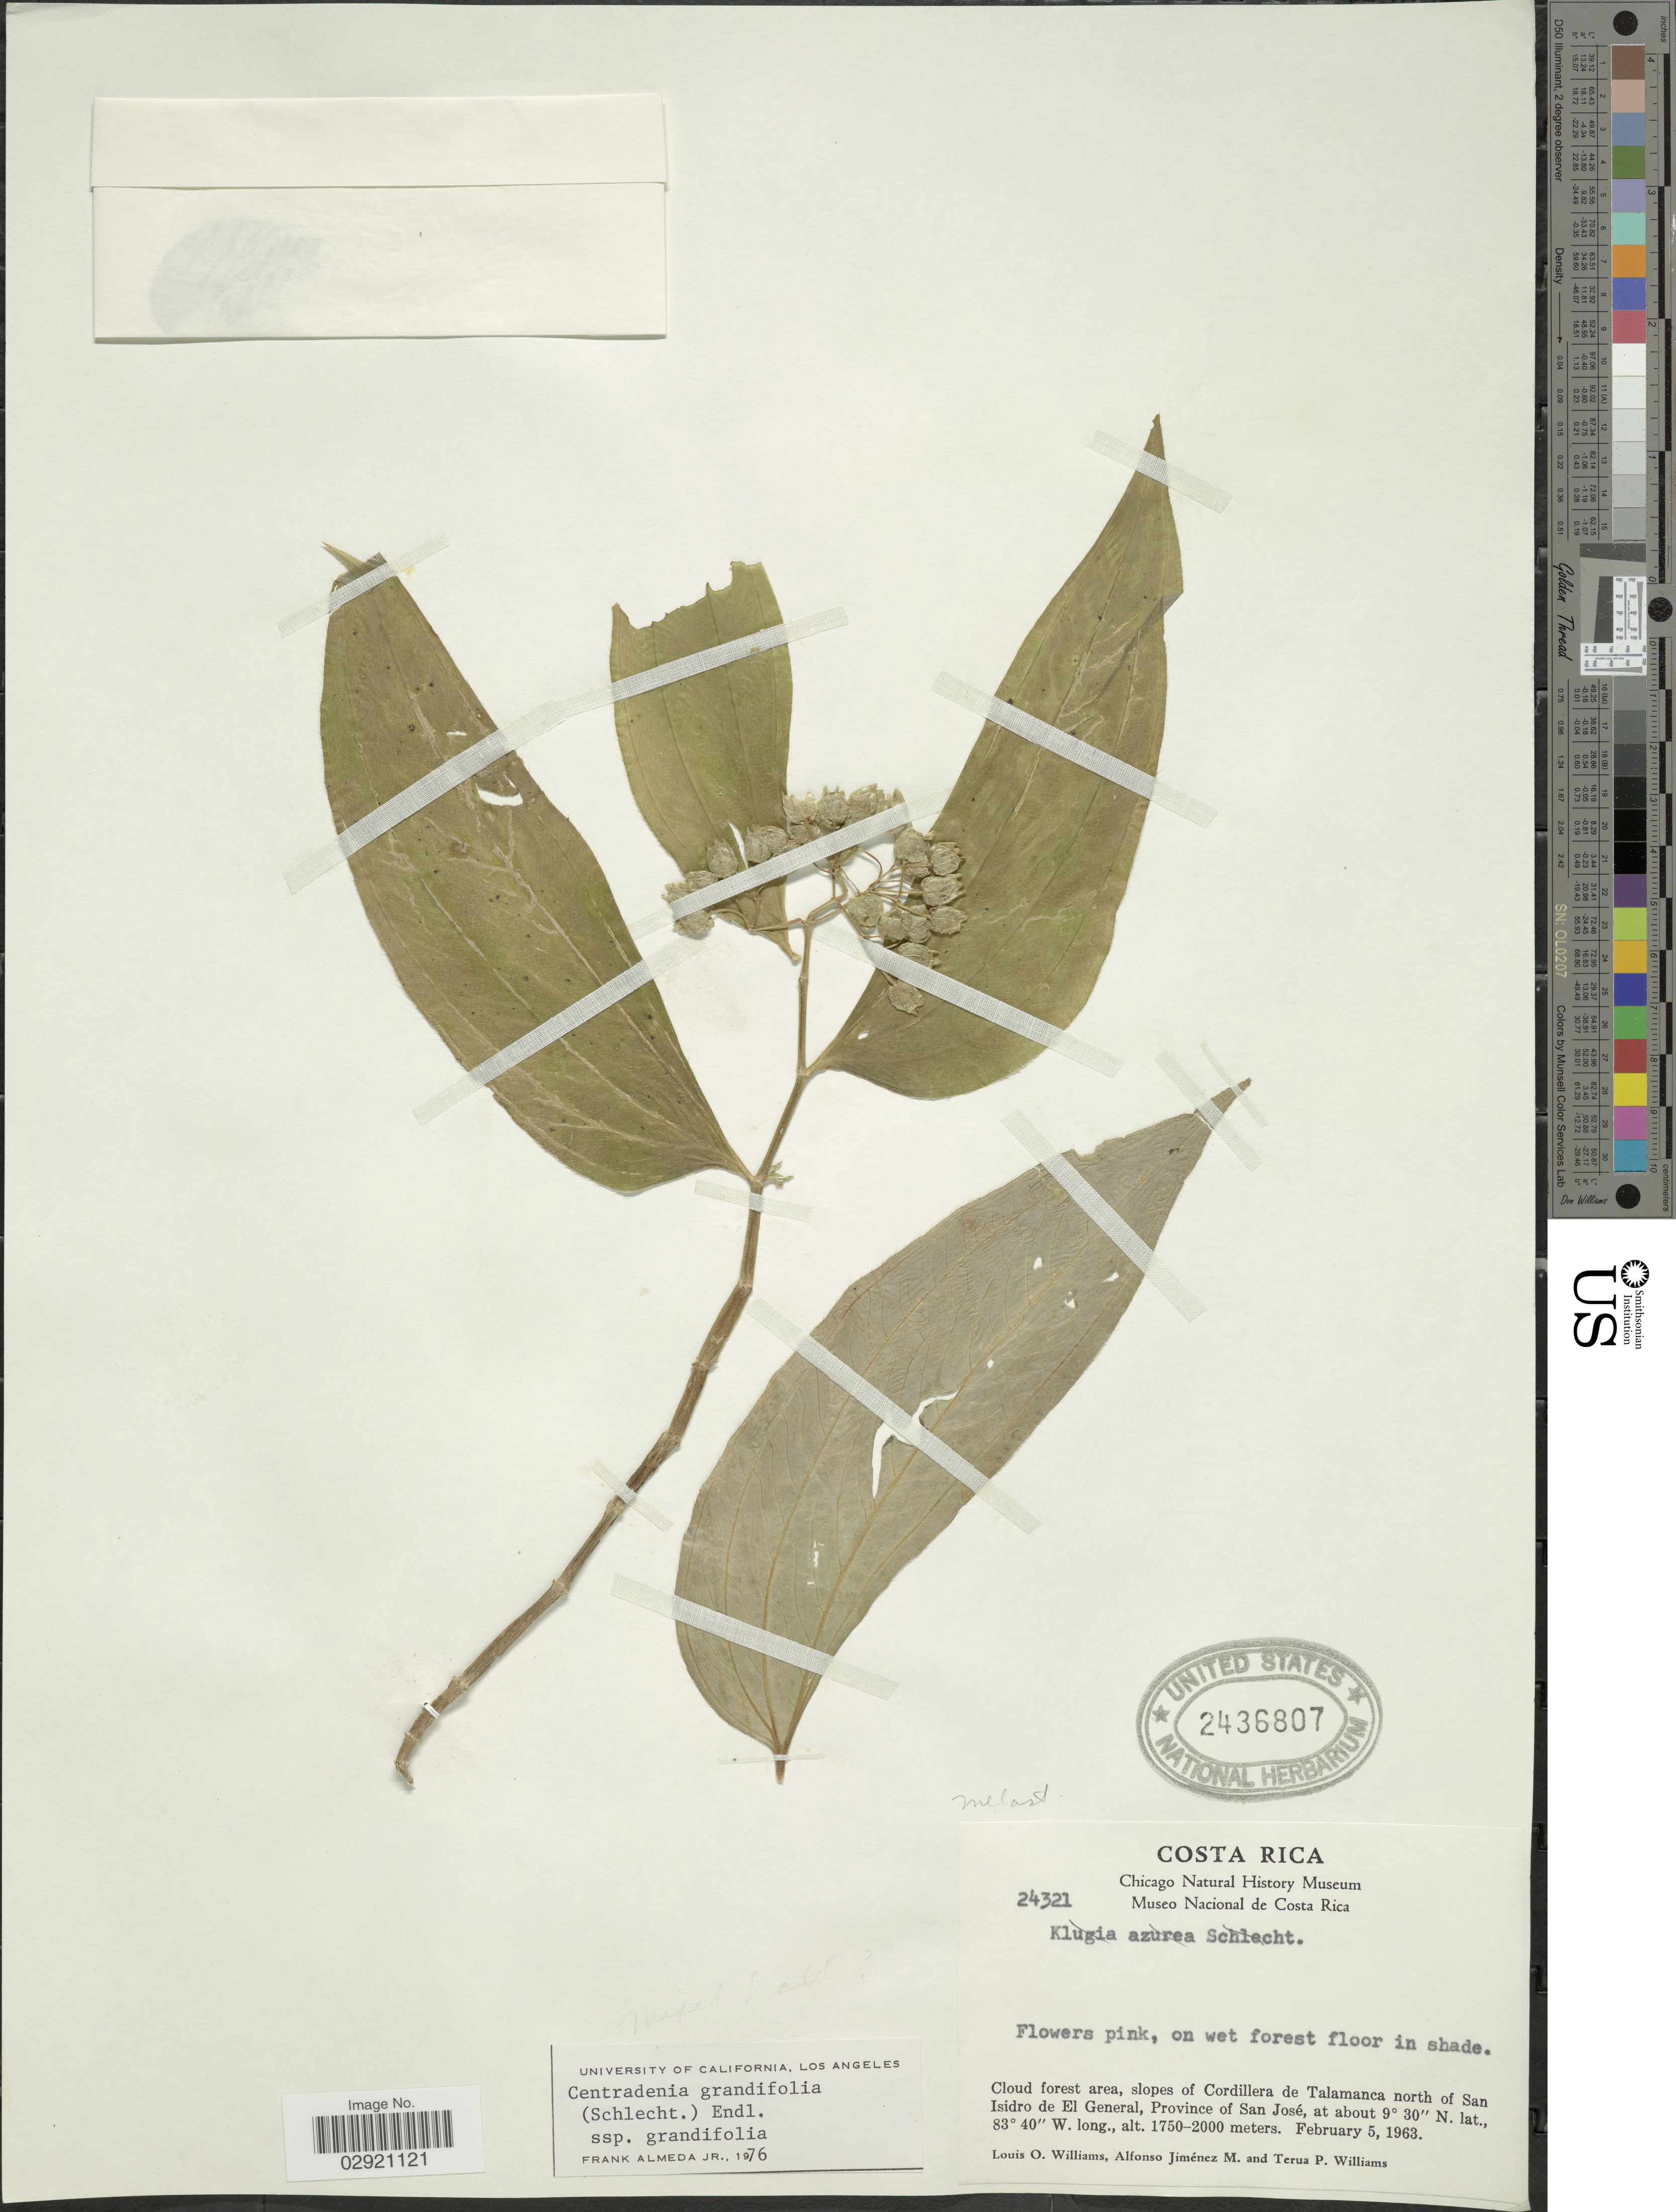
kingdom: Plantae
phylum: Tracheophyta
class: Magnoliopsida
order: Myrtales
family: Melastomataceae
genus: Centradenia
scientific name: Centradenia grandifolia subsp. grandifolia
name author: (Schltdl.) Endl.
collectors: L. O. Williams, A. Jimenez M. & T. Williams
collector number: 24321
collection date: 1963-02-05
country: Costa Rica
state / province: San José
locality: Slopes of Cordillera de Talamanca north of San Isidro de El General.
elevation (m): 1750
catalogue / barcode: US 2436807